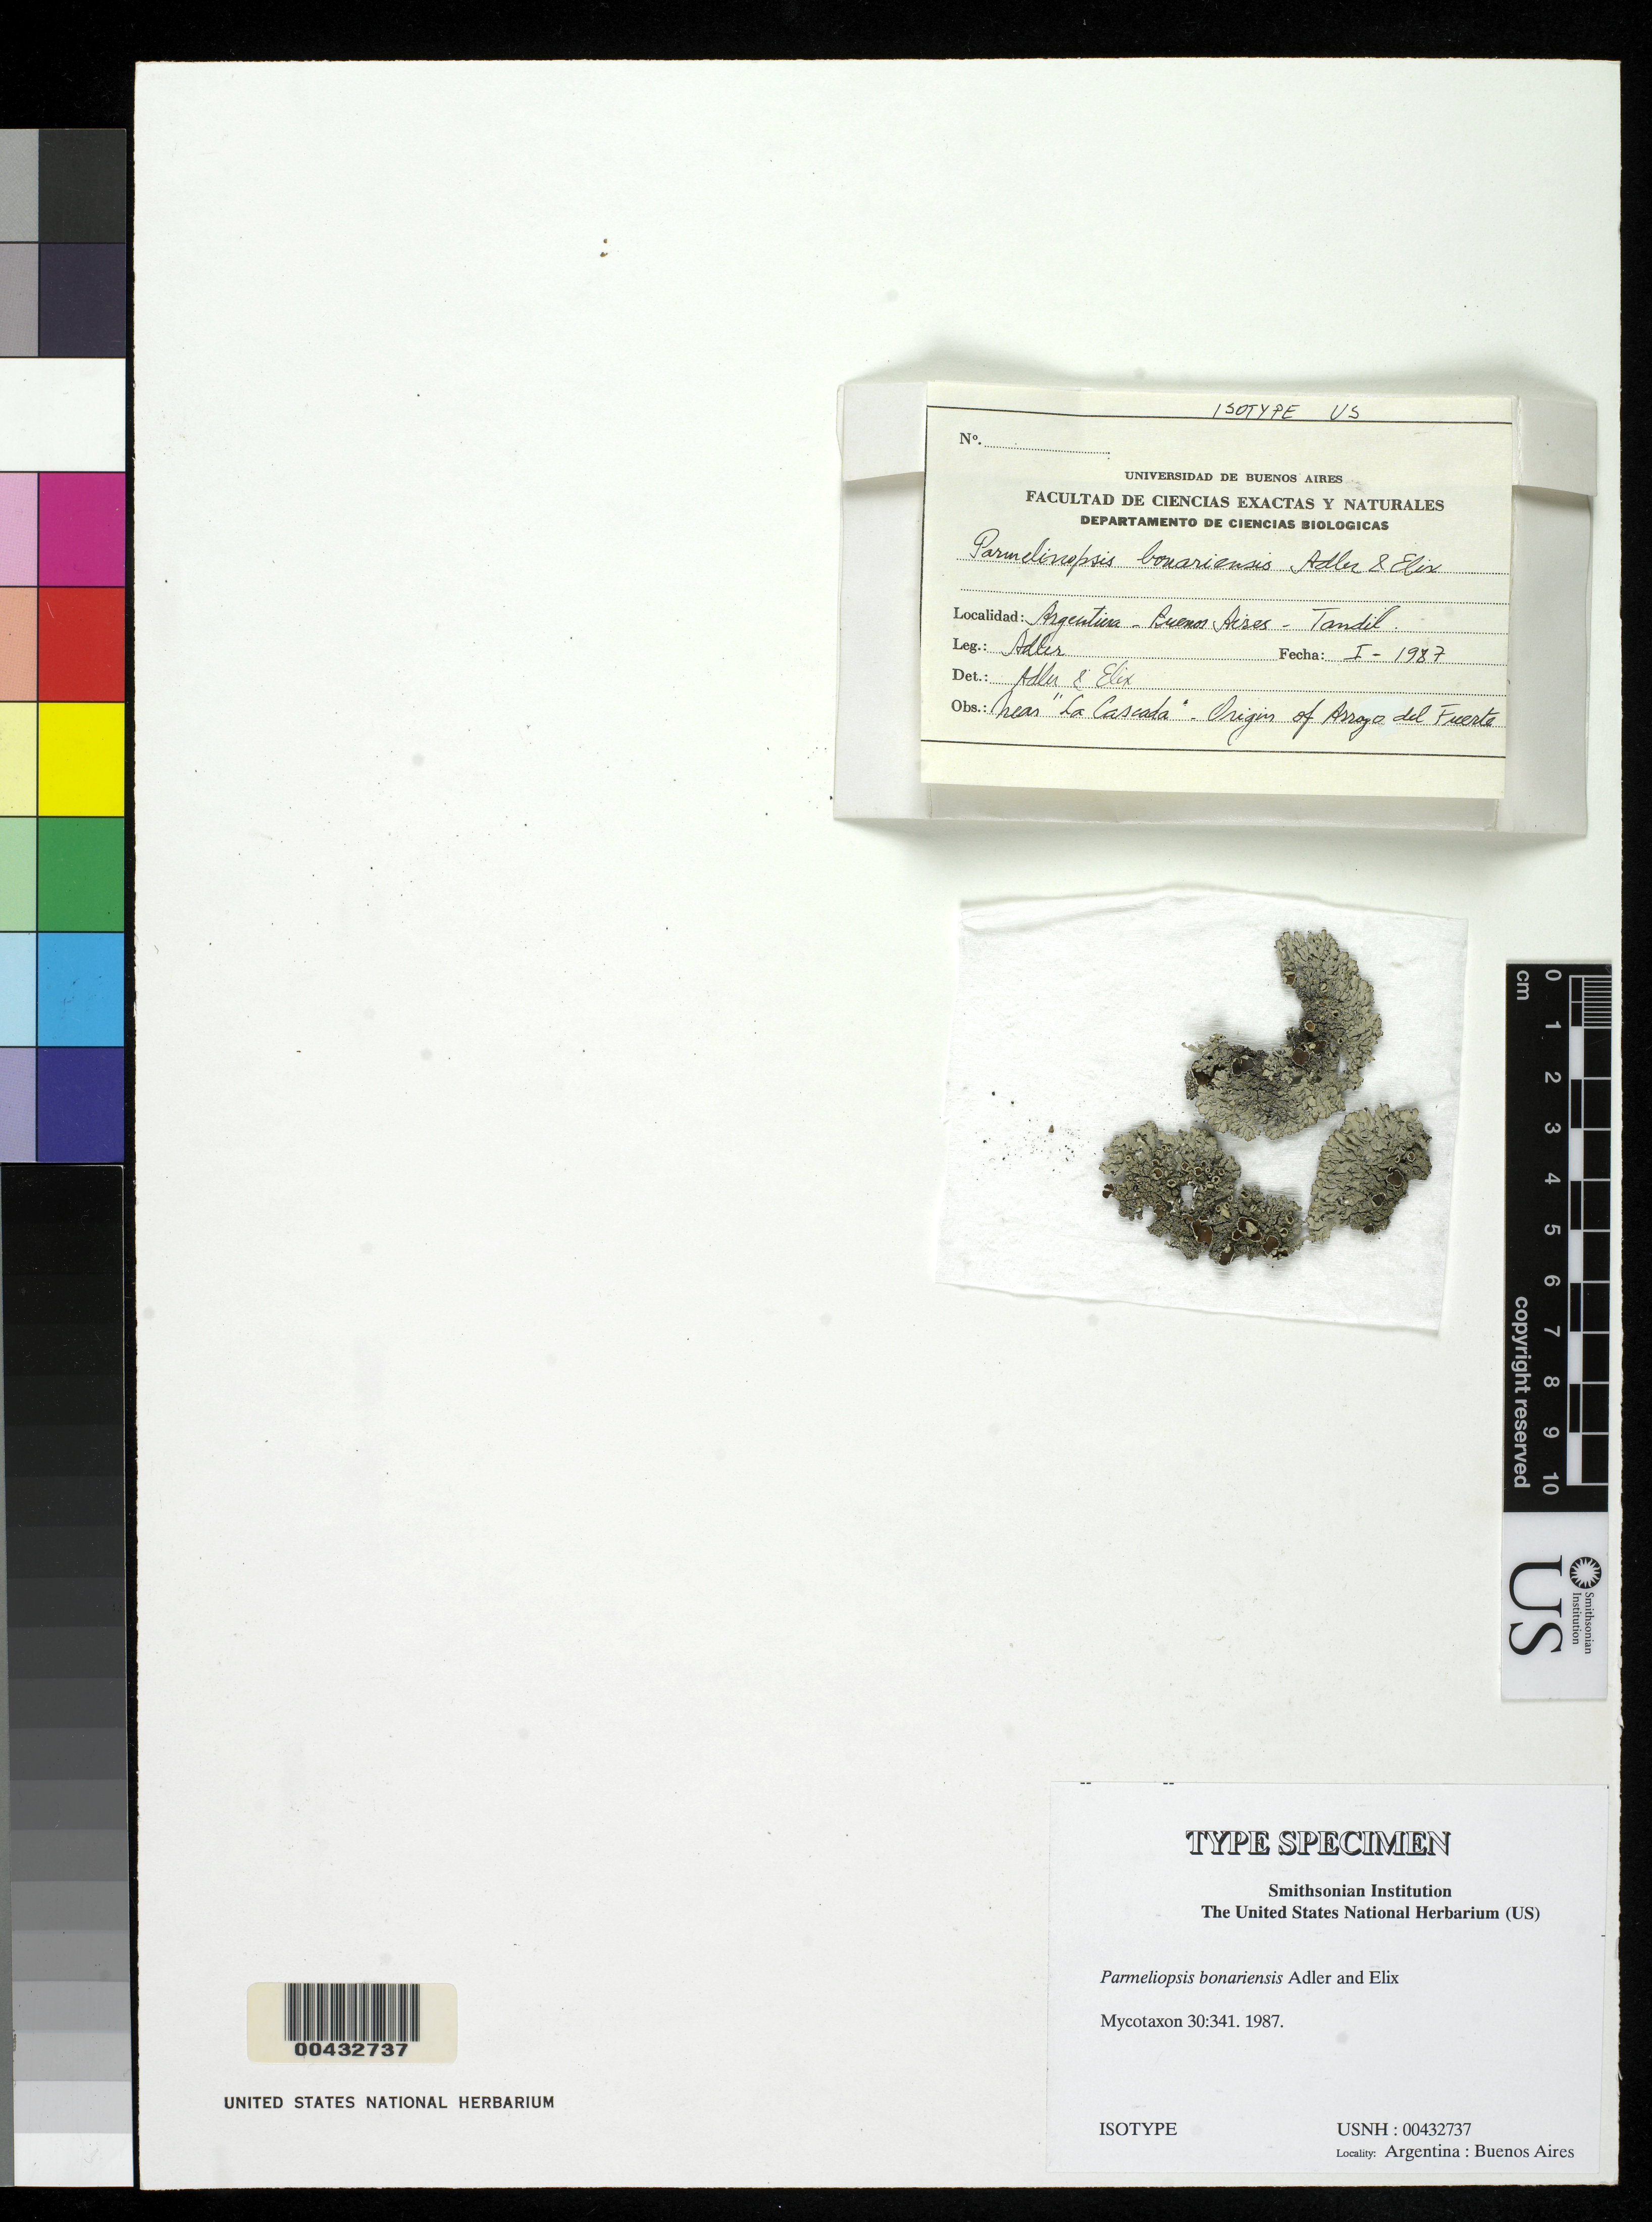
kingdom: Fungi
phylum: Ascomycota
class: Lecanoromycetes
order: Lecanorales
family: Parmeliaceae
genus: Parmeliopsis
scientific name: Parmeliopsis bonariensis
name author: Adler & Elix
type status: Isotype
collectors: M. T. Adler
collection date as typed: Jan 1987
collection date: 1987-01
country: Argentina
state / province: Buenos Aires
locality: Tandil, near La Cascada, origin of Arroyo del Fuerte.